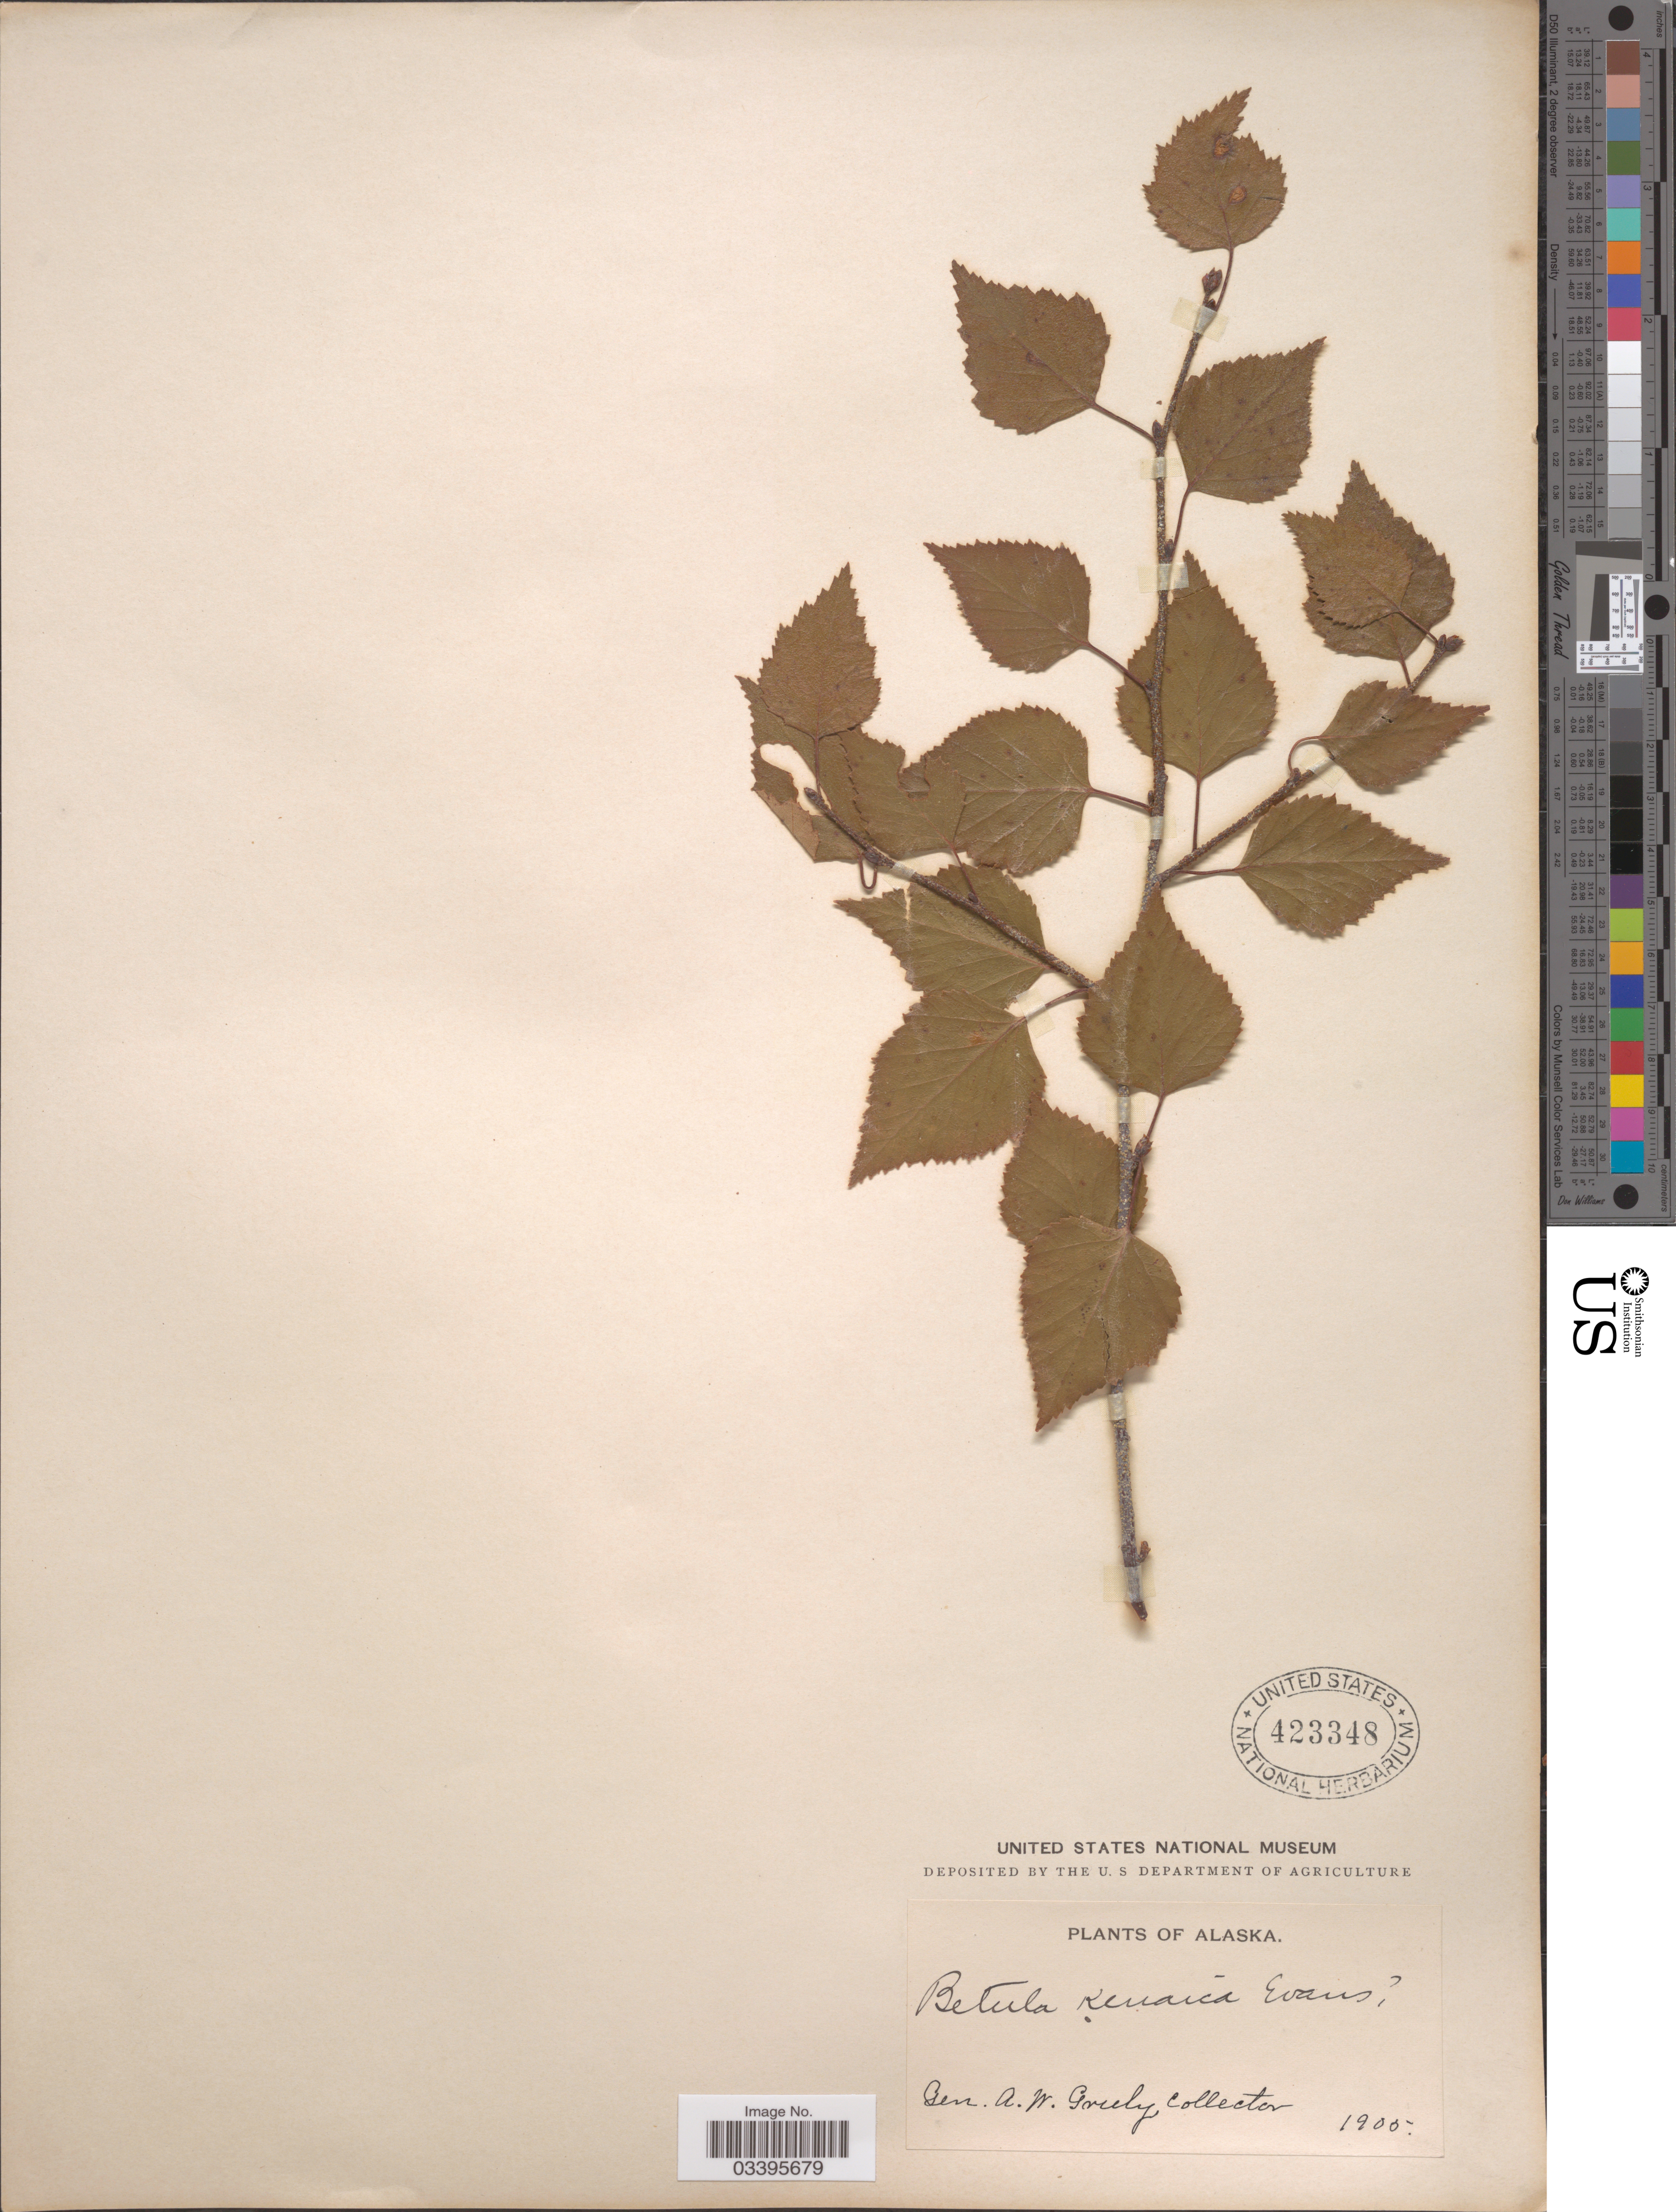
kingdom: Plantae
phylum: Tracheophyta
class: Magnoliopsida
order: Fagales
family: Betulaceae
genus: Betula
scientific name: Betula kenaica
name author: W.H. Evans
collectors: A. Greely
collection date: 1905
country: United States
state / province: Alaska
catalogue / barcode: US 423348